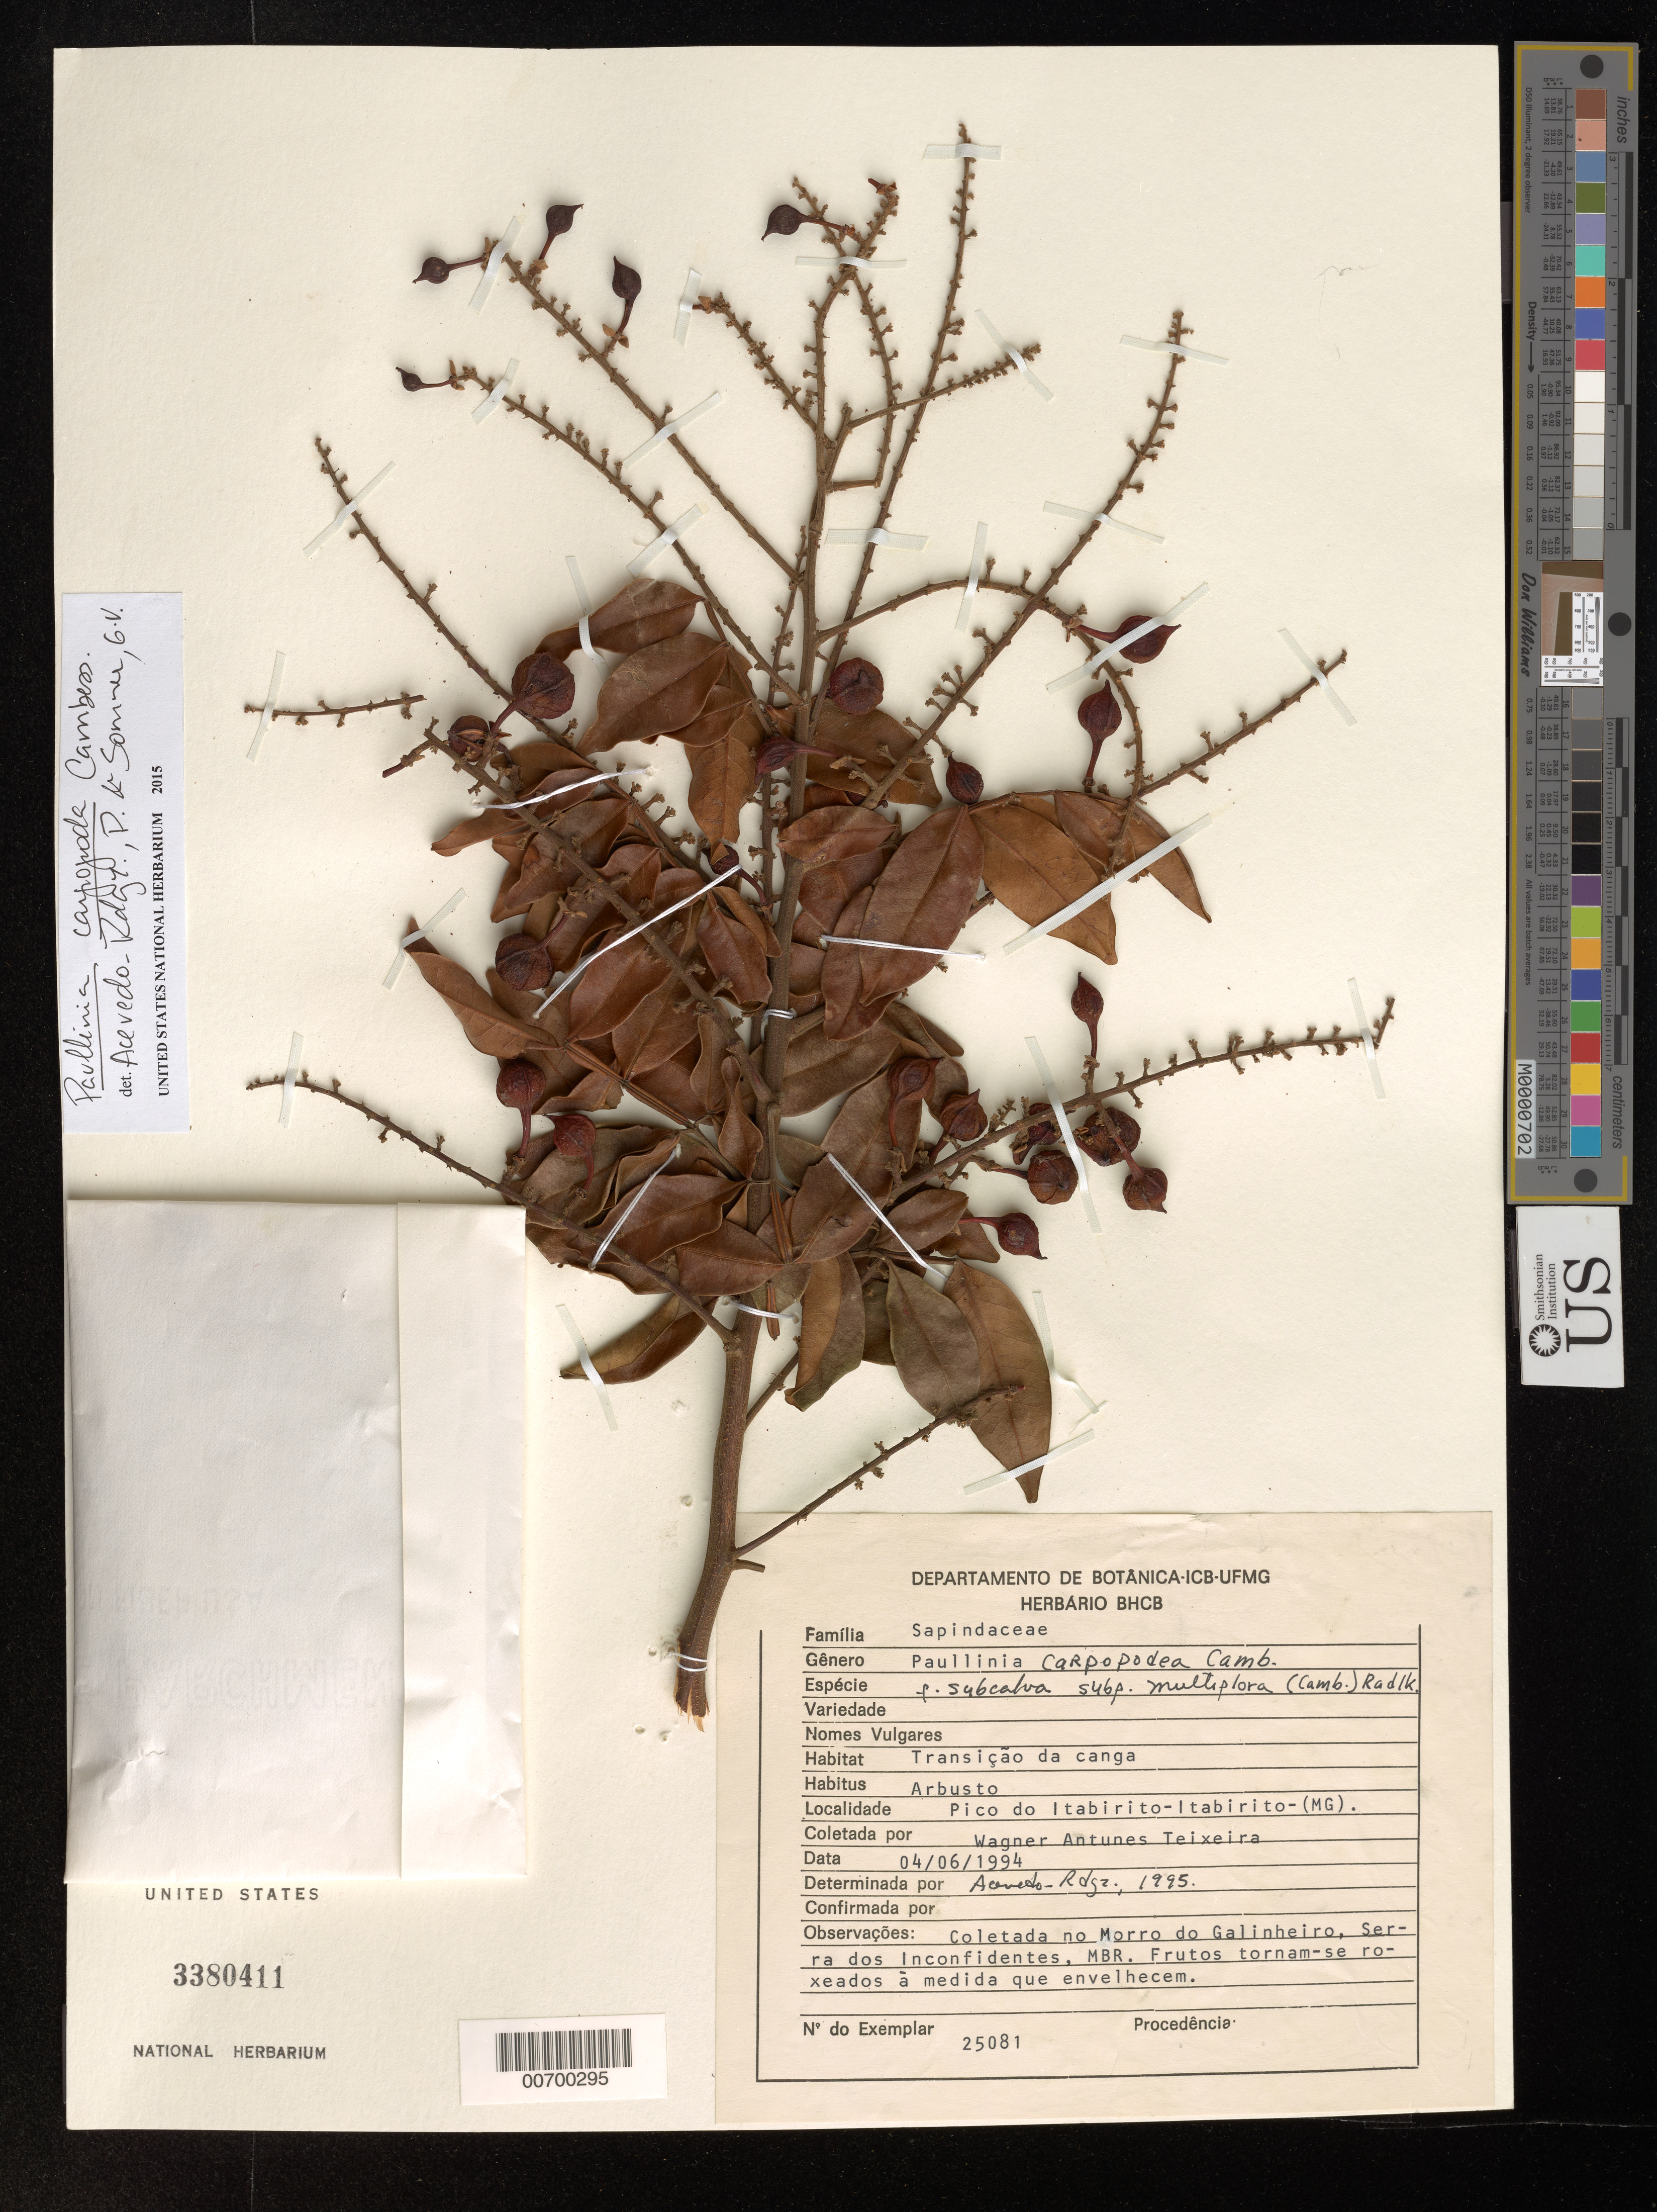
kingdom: Plantae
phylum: Tracheophyta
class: Magnoliopsida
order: Sapindales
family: Sapindaceae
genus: Paullinia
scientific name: Paullinia carpopodea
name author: Cambess.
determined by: Acevedo-Rodríguez, P.; Somner, G. V.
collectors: W. Teixeira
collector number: BHCB #25081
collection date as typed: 13 May 1989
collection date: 1989-05-13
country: Brazil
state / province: Minas Gerais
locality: Pico do Itabirito-Itabirito.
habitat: Transição da canga.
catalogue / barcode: US 3380411